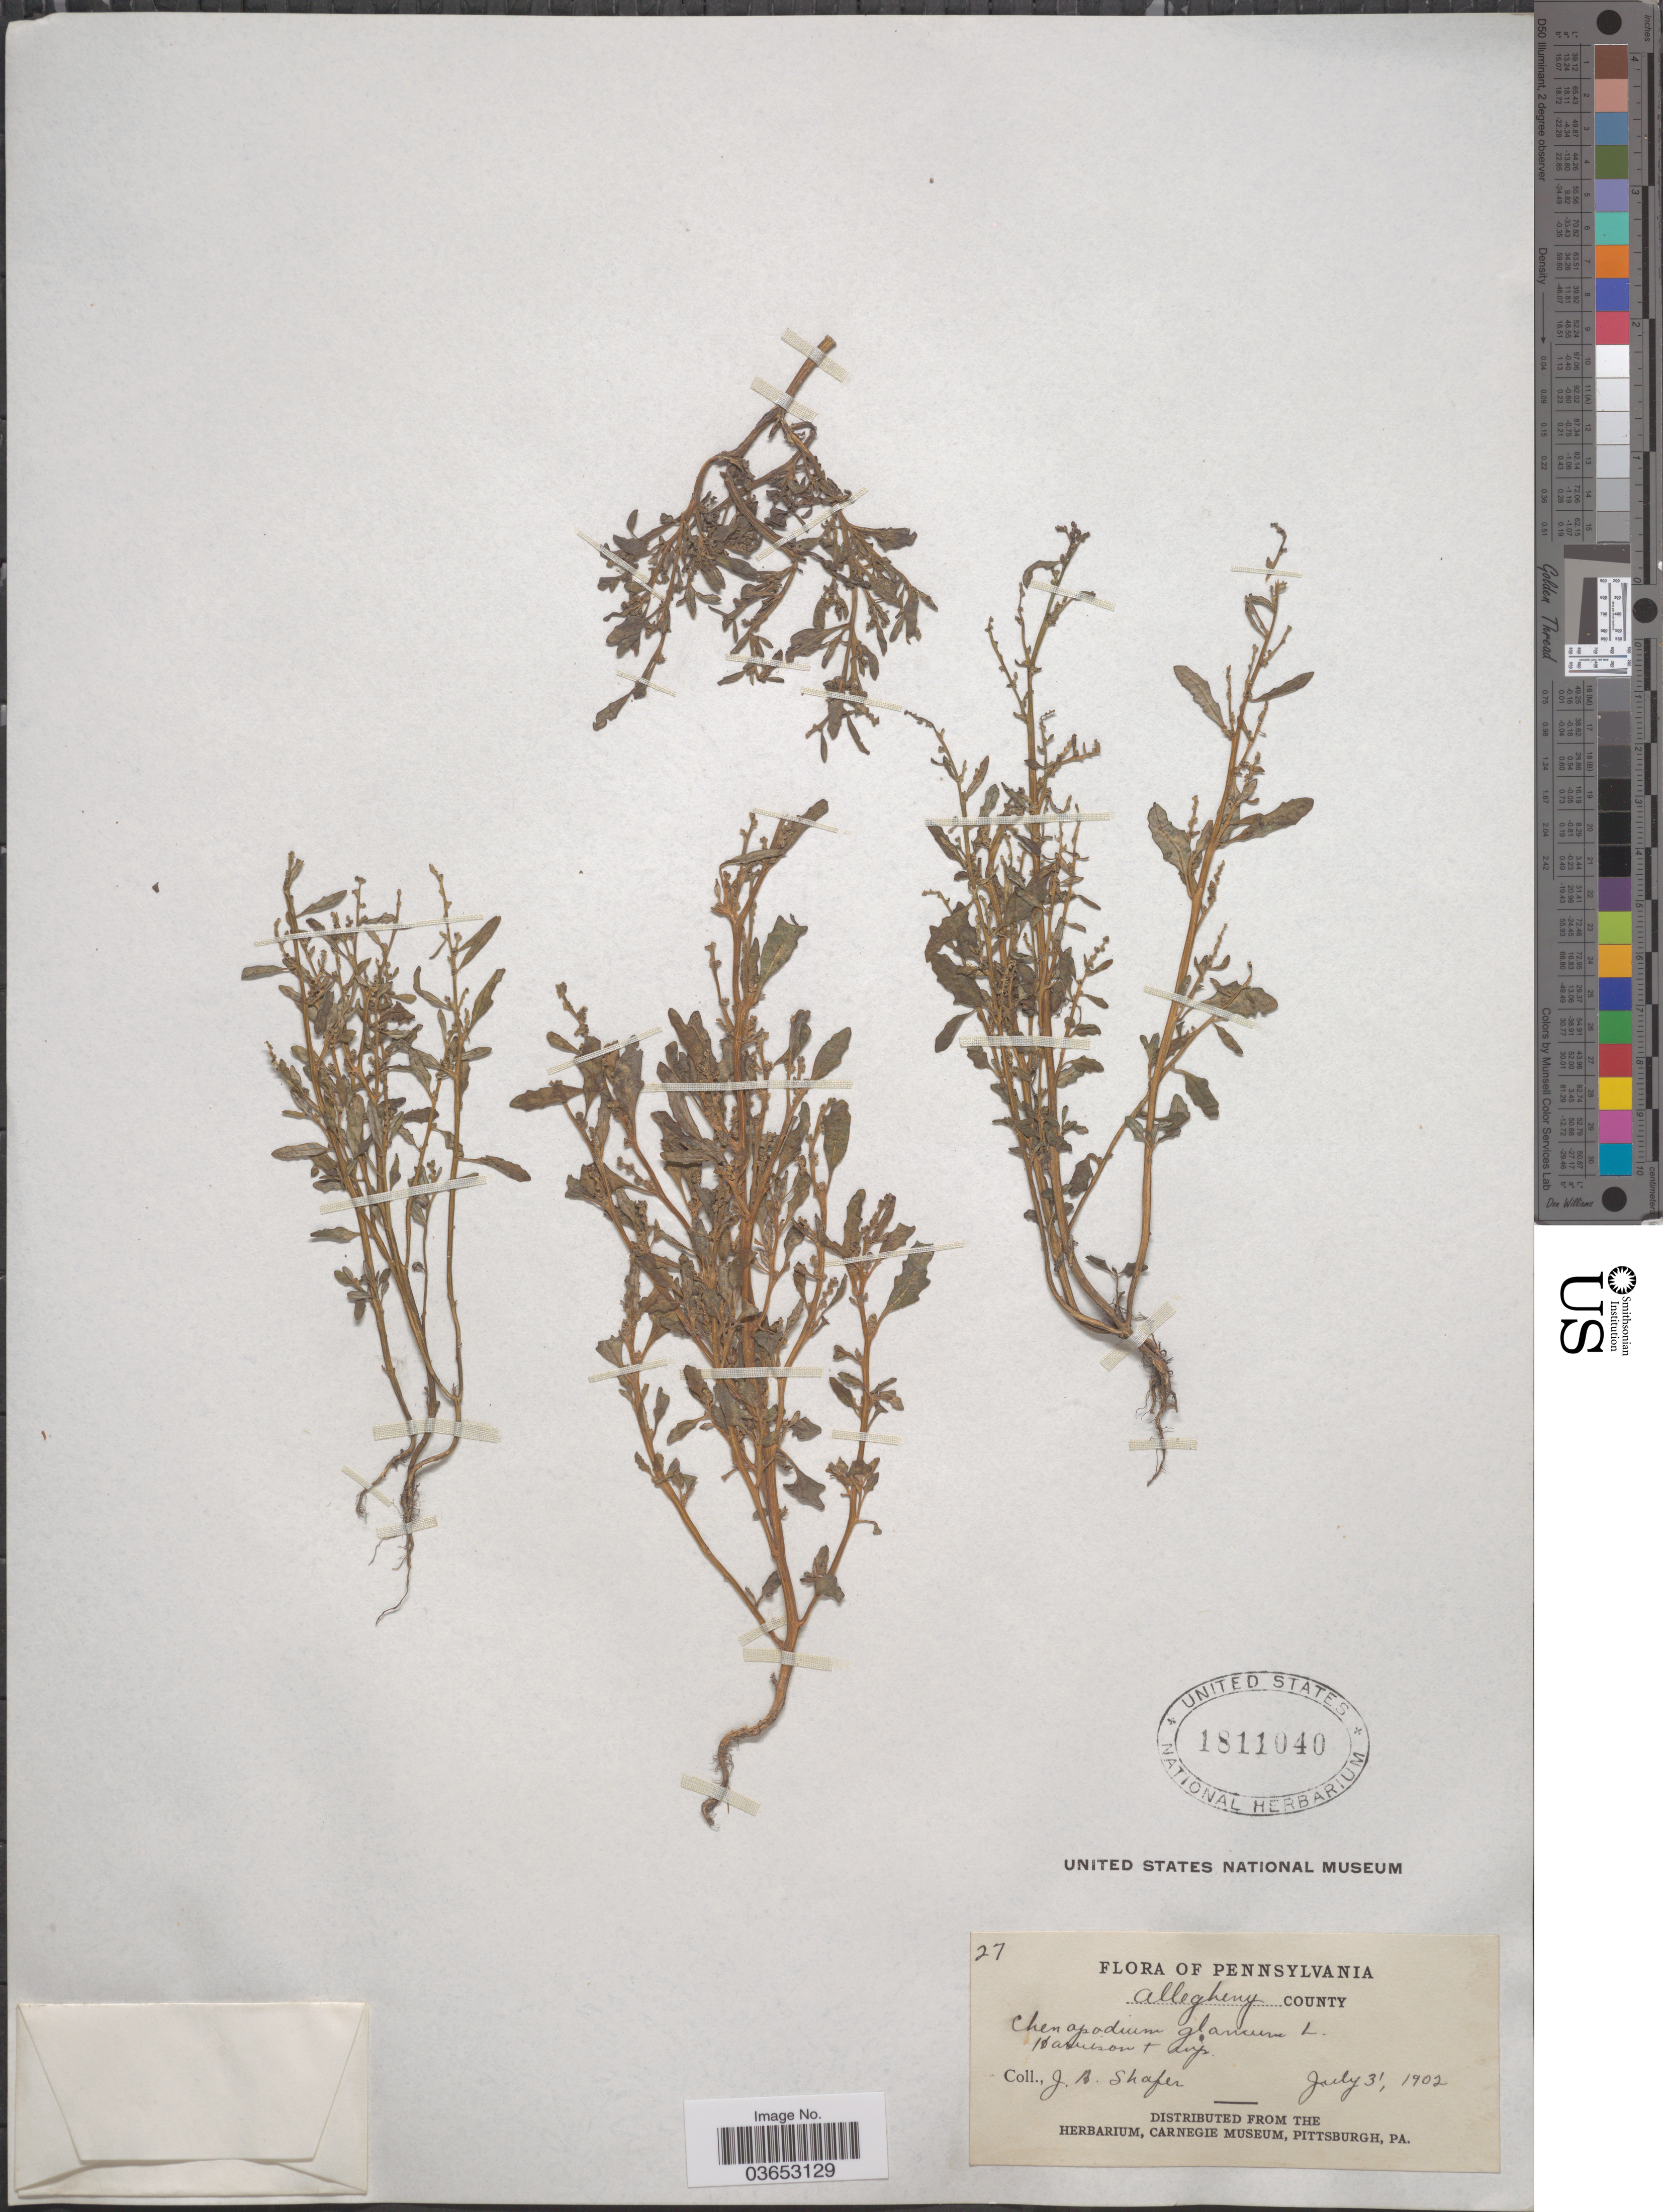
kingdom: Plantae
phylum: Tracheophyta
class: Magnoliopsida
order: Caryophyllales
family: Amaranthaceae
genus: Chenopodium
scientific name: Chenopodium glaucum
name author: L.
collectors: J. A. Shafer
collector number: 27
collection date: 1902-07-31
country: United States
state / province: Pennsylvania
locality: Allegheny County. Harrison & Twp.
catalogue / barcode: US 1811040